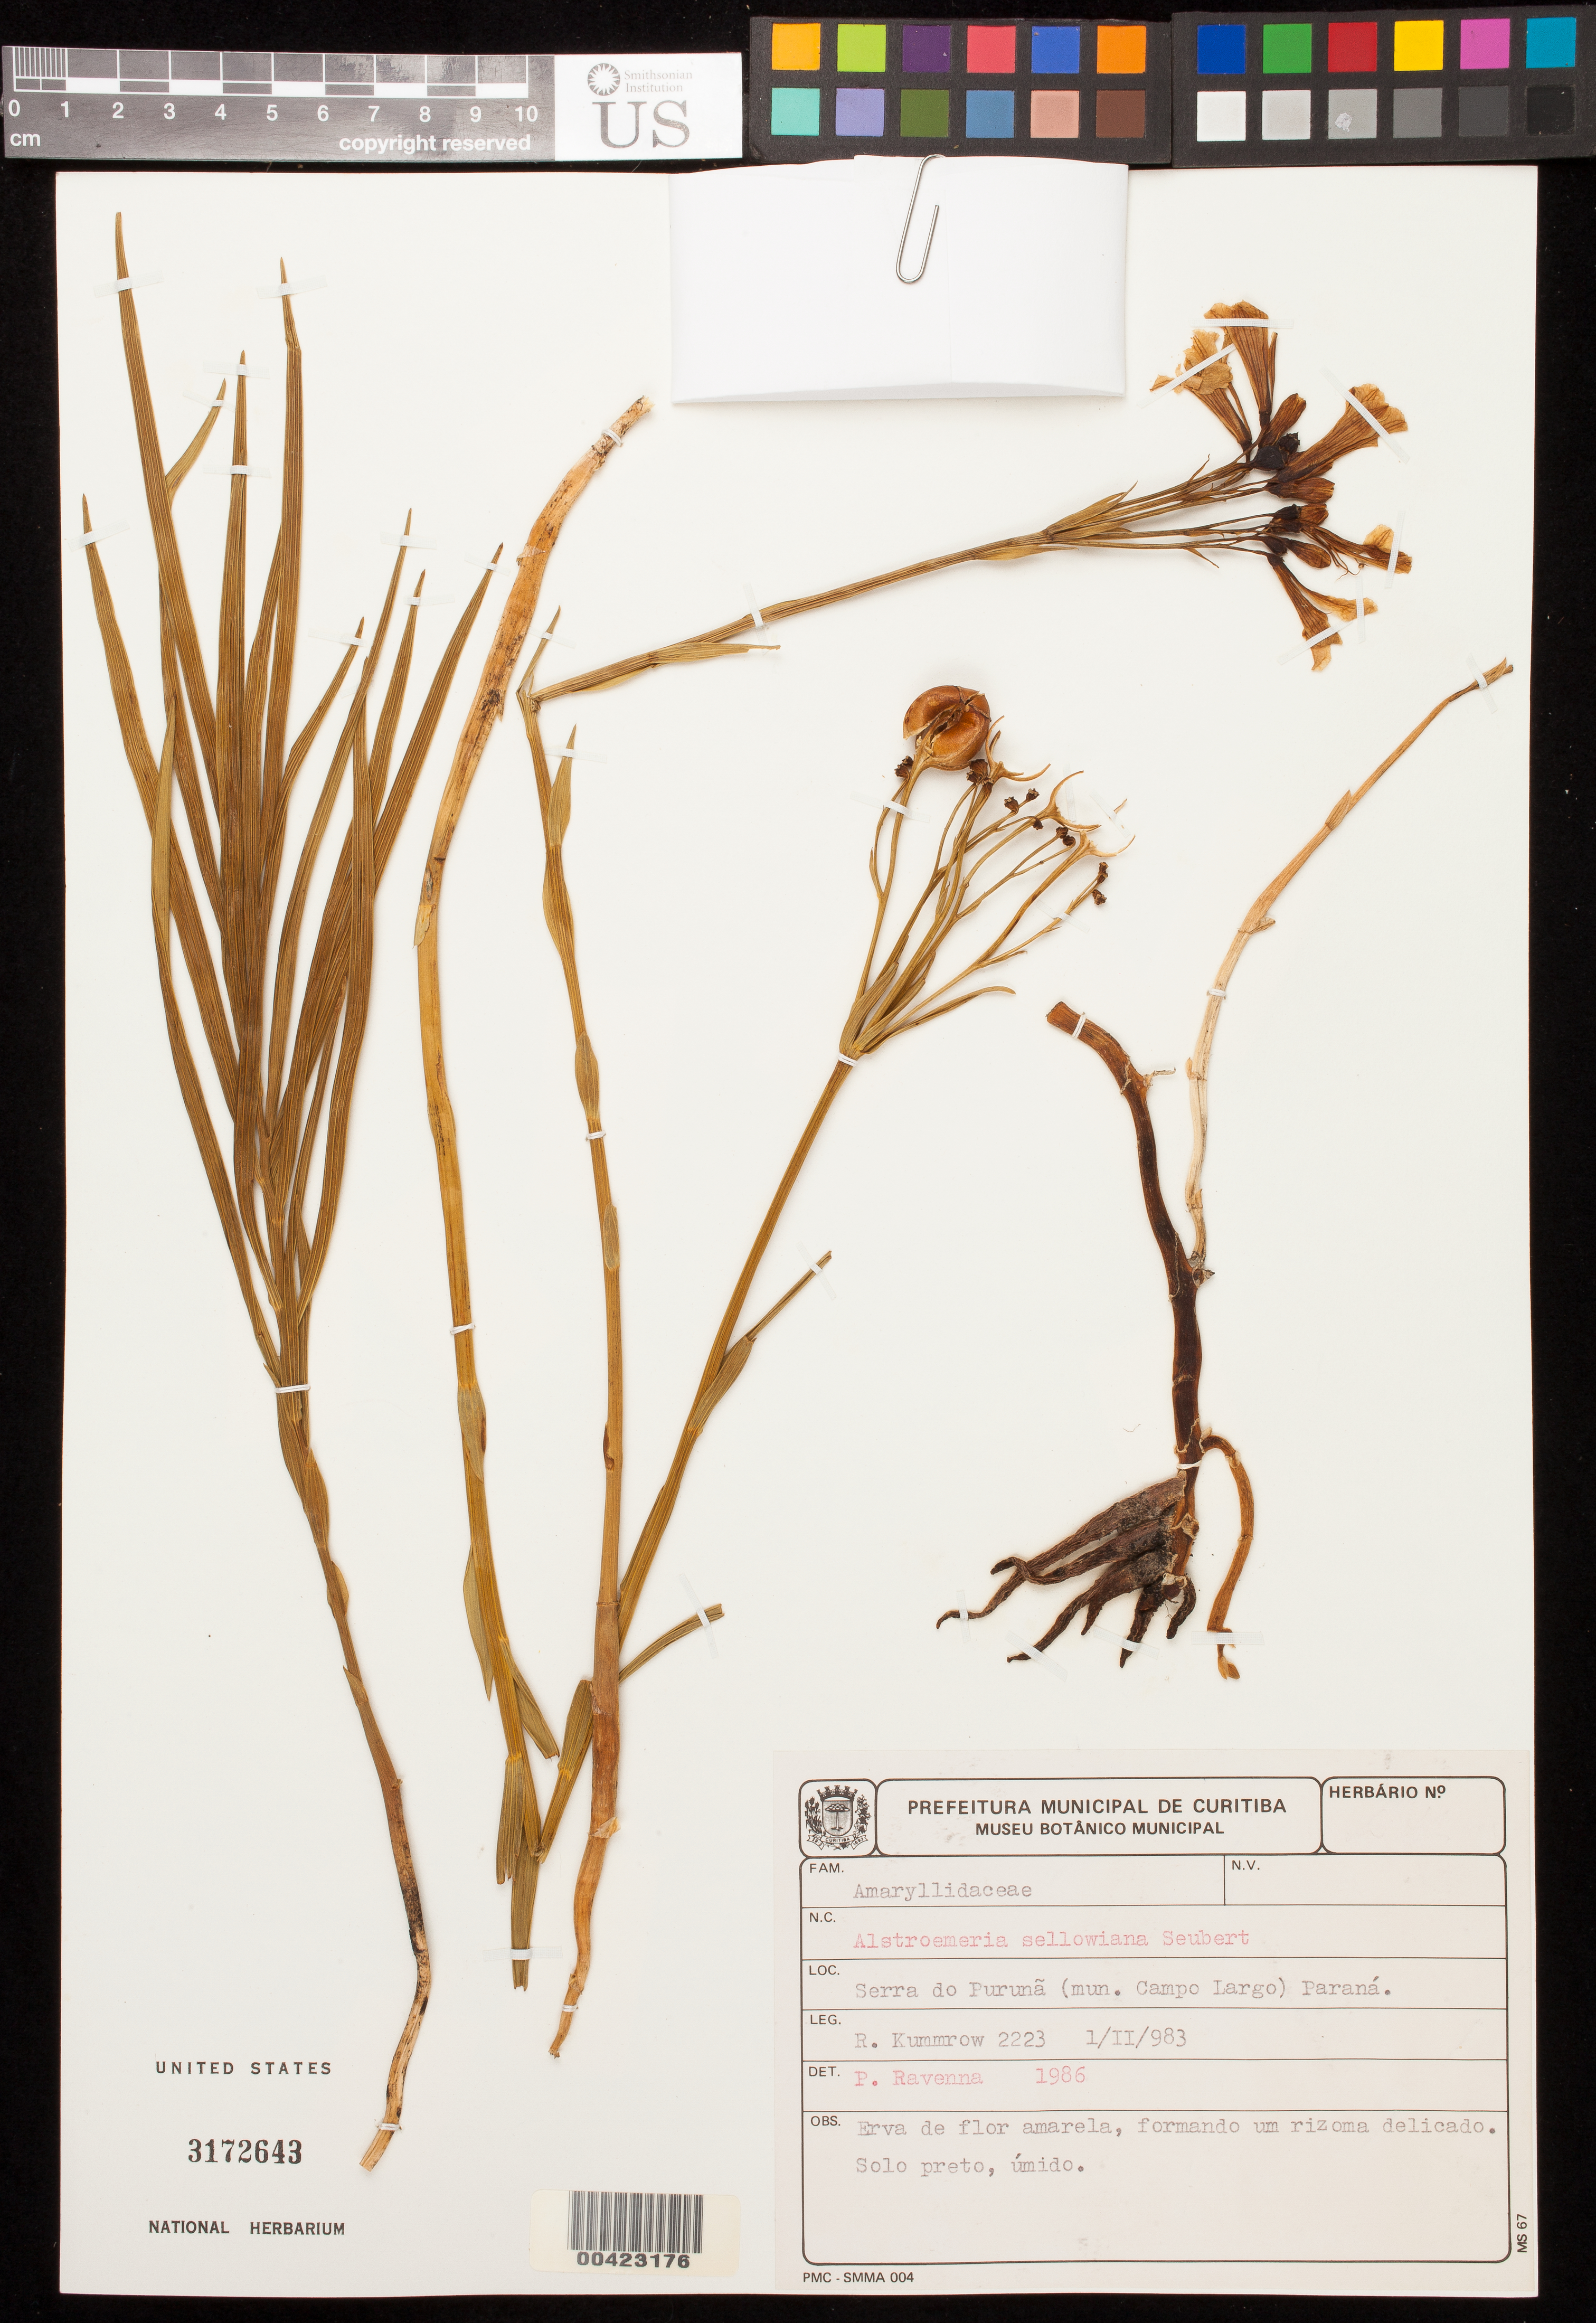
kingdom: Plantae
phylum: Tracheophyta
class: Liliopsida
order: Liliales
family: Alstroemeriaceae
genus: Alstroemeria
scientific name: Alstroemeria sellowiana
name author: Seub.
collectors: R. Kummrow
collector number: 2223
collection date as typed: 01 Feb 1983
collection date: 1983-02-01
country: Brazil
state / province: Paraná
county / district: Curitiba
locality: Serra do puruna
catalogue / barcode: US 3172643